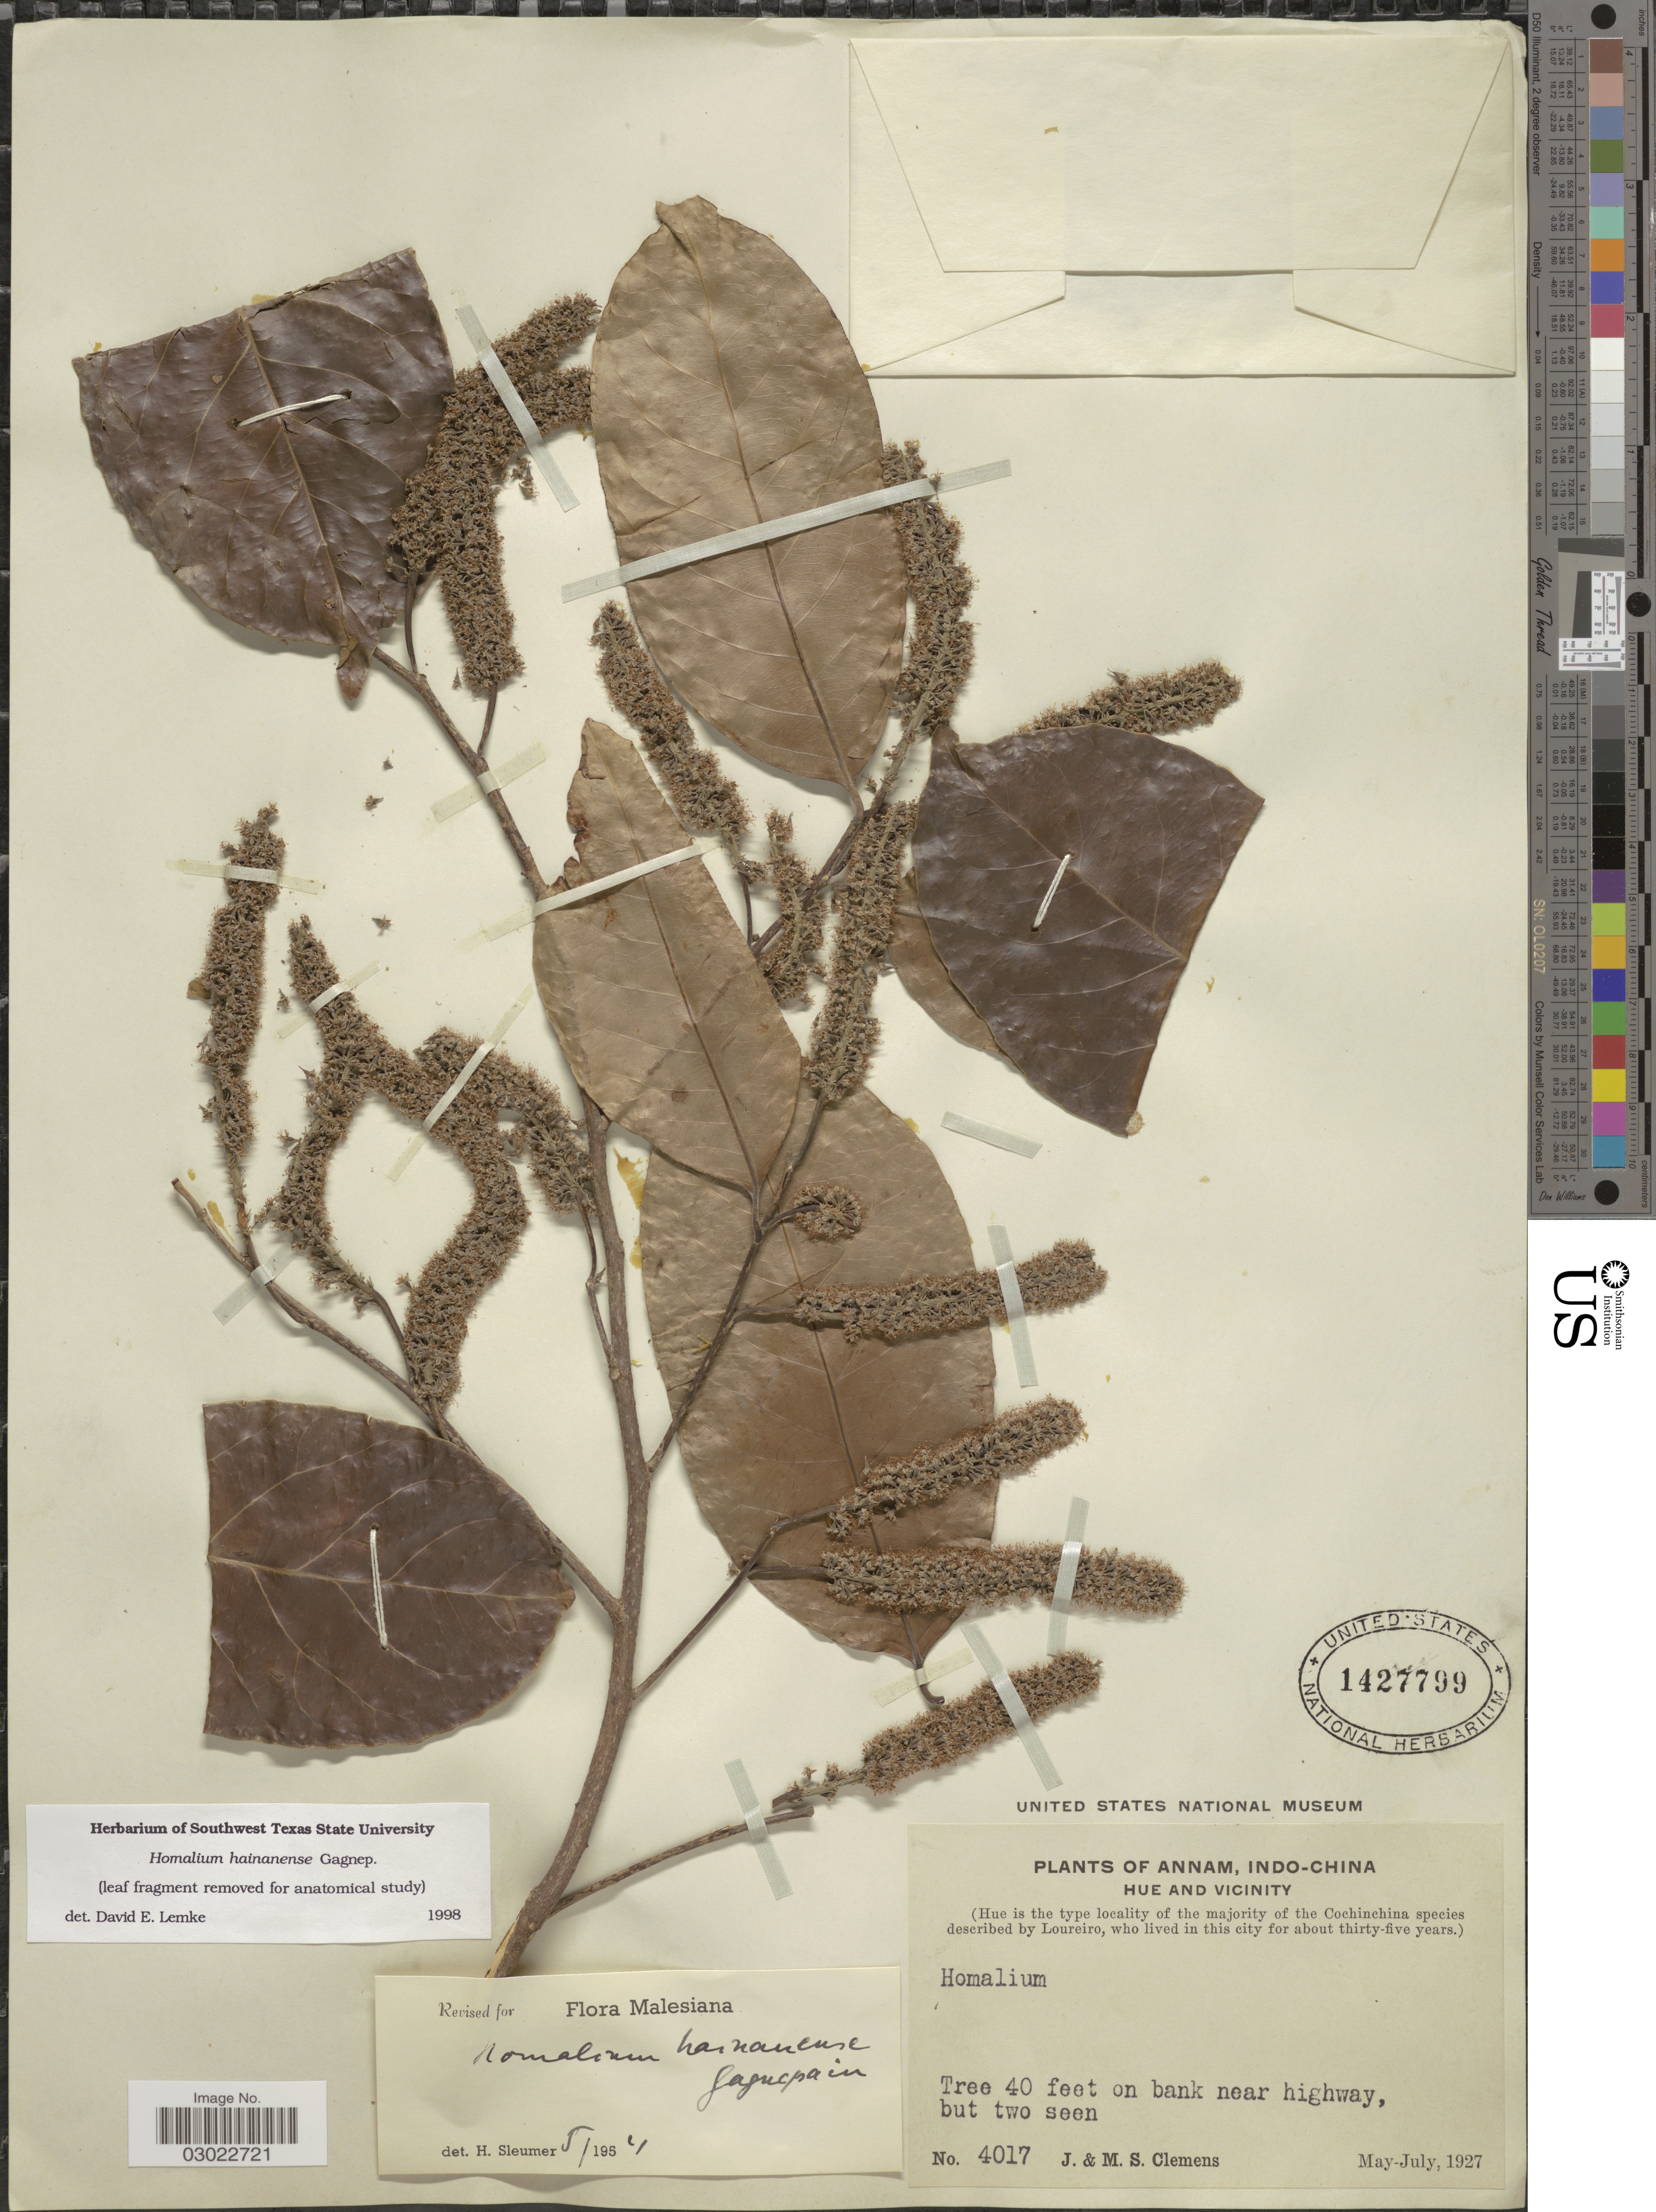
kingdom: Plantae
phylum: Tracheophyta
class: Magnoliopsida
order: Malpighiales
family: Salicaceae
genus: Homalium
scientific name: Homalium hainanense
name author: Gagnep.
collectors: J. Clemens & M. S. Clemens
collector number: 4017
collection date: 1927-05/1927-07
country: Vietnam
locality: Annam, Indo-China. Hue and vicinity. On bank near highway.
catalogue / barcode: US 1427799